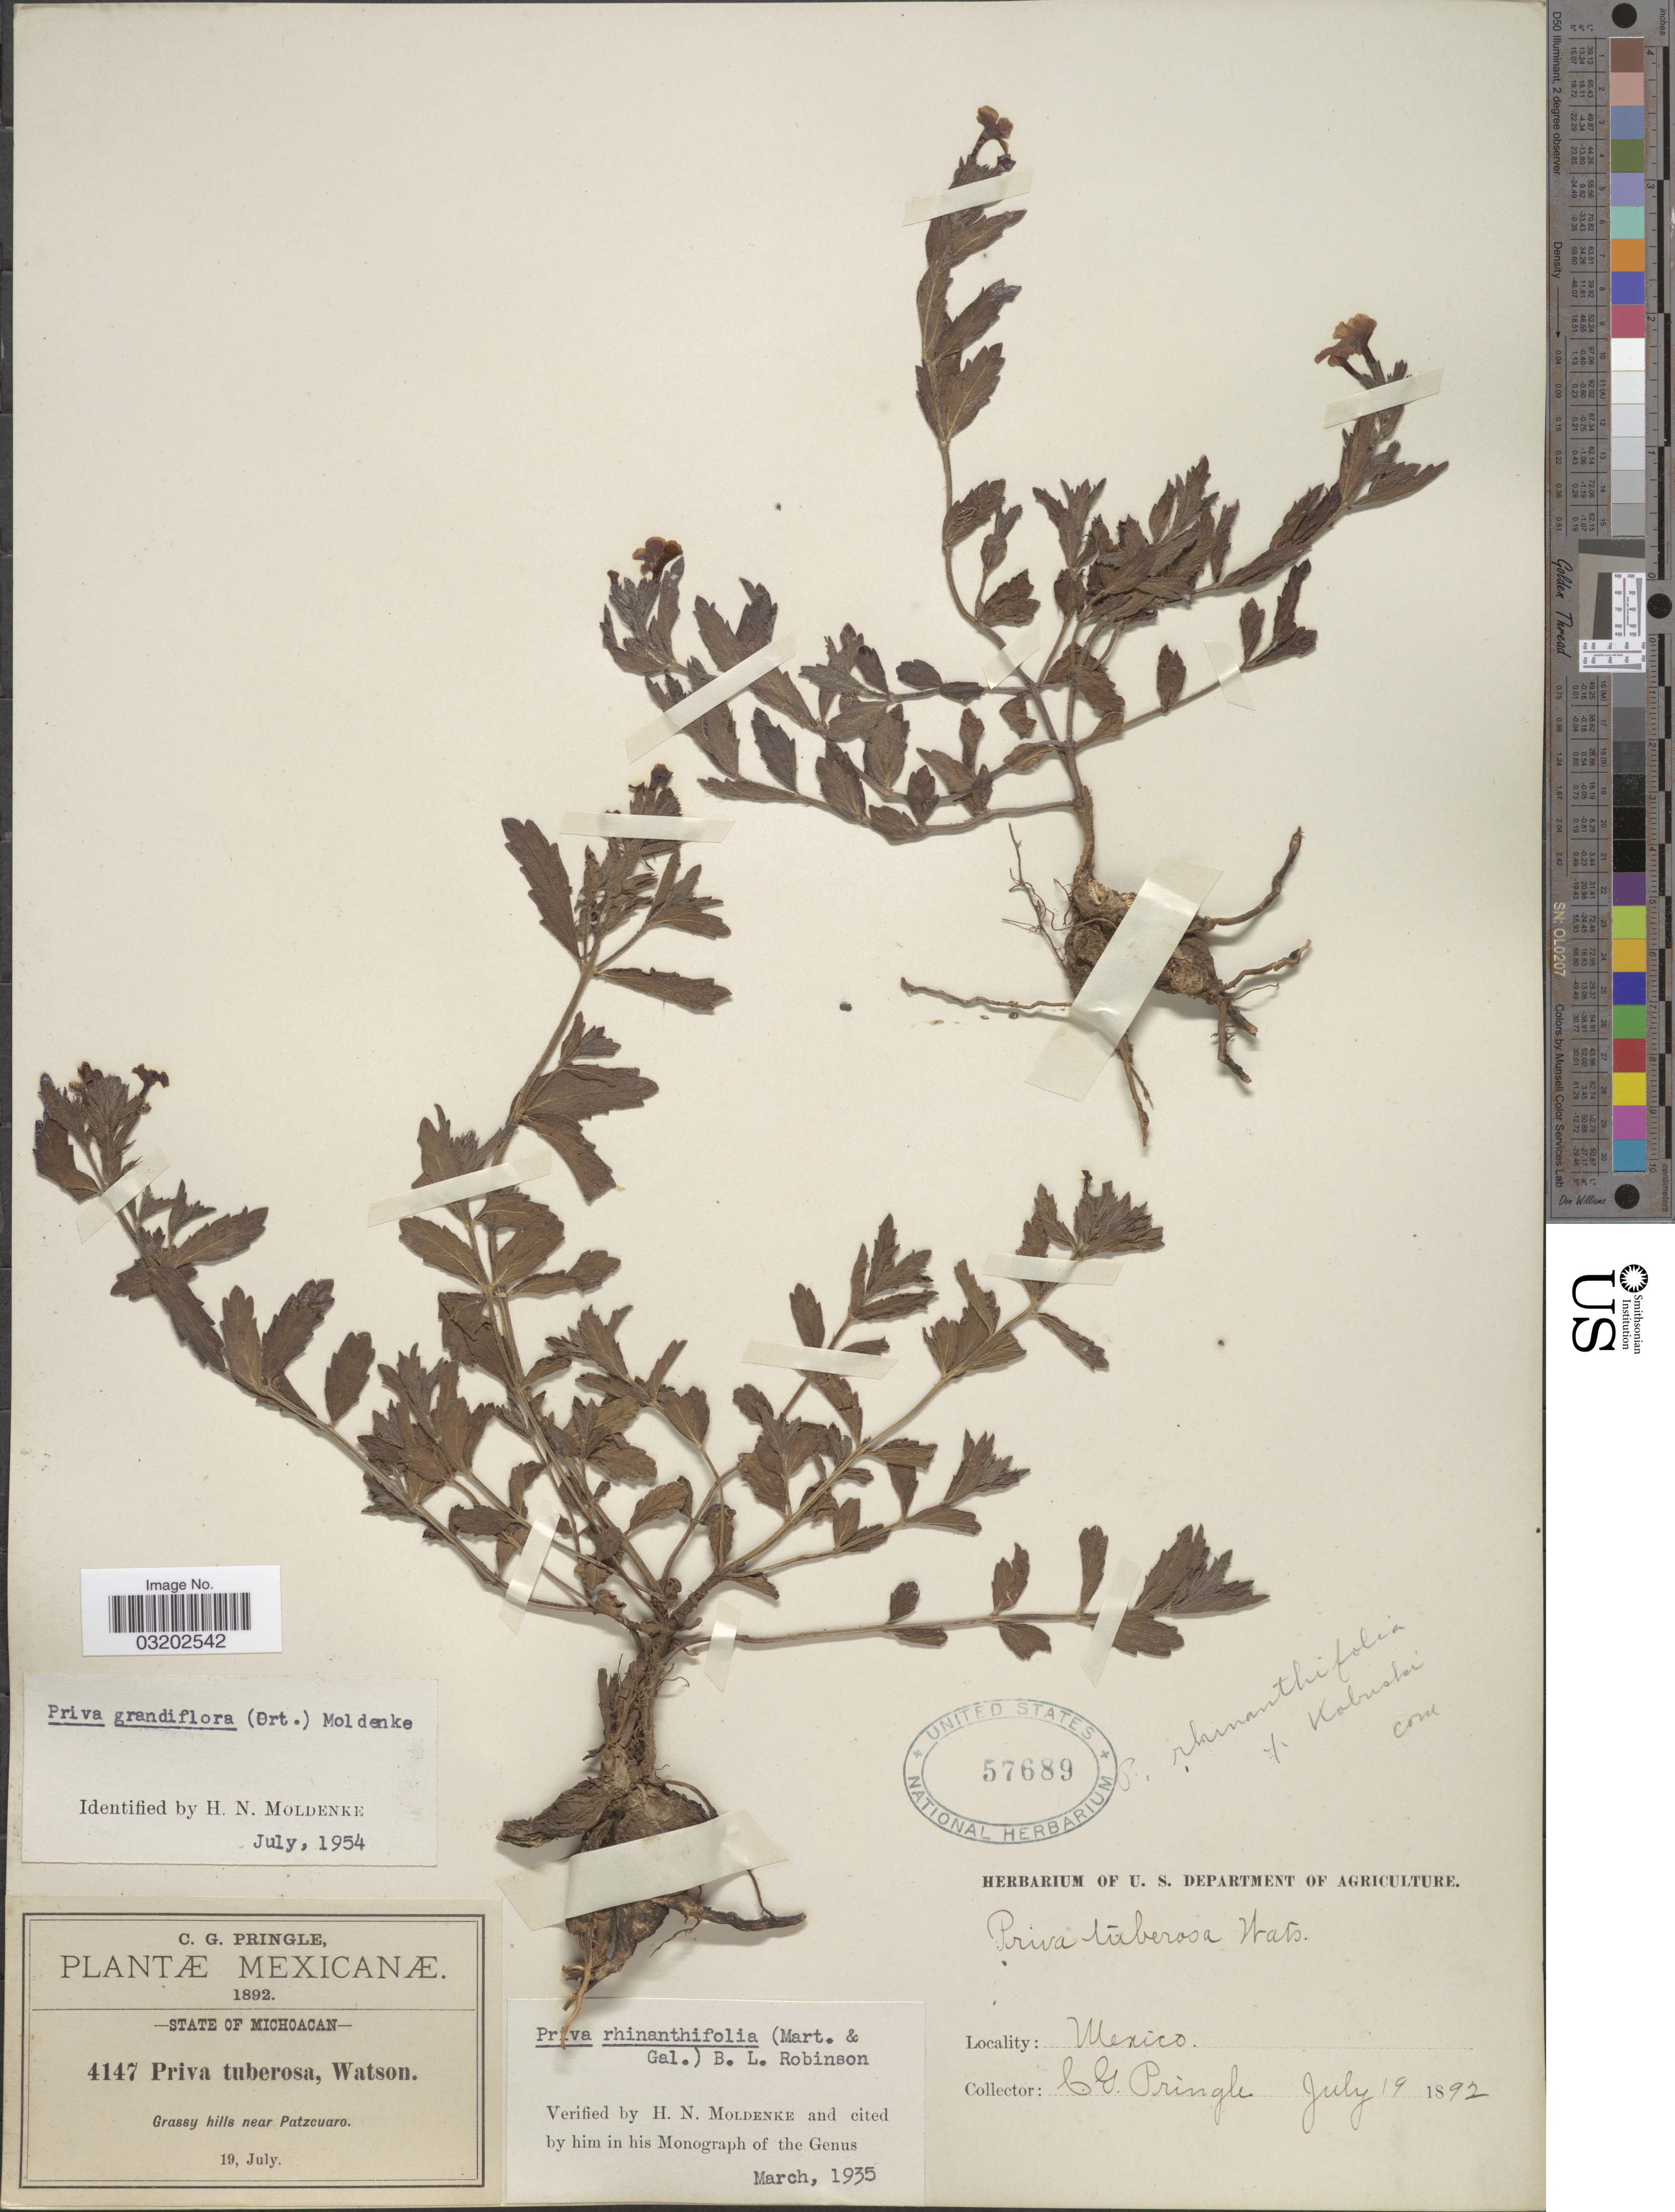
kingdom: Plantae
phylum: Tracheophyta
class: Magnoliopsida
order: Lamiales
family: Verbenaceae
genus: Priva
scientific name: Priva grandiflora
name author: Moldenke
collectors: C. G. Pringle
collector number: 4147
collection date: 1892-07-19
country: Mexico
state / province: Michoacán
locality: Grassy hills near Patzcuaro.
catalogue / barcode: US 57689